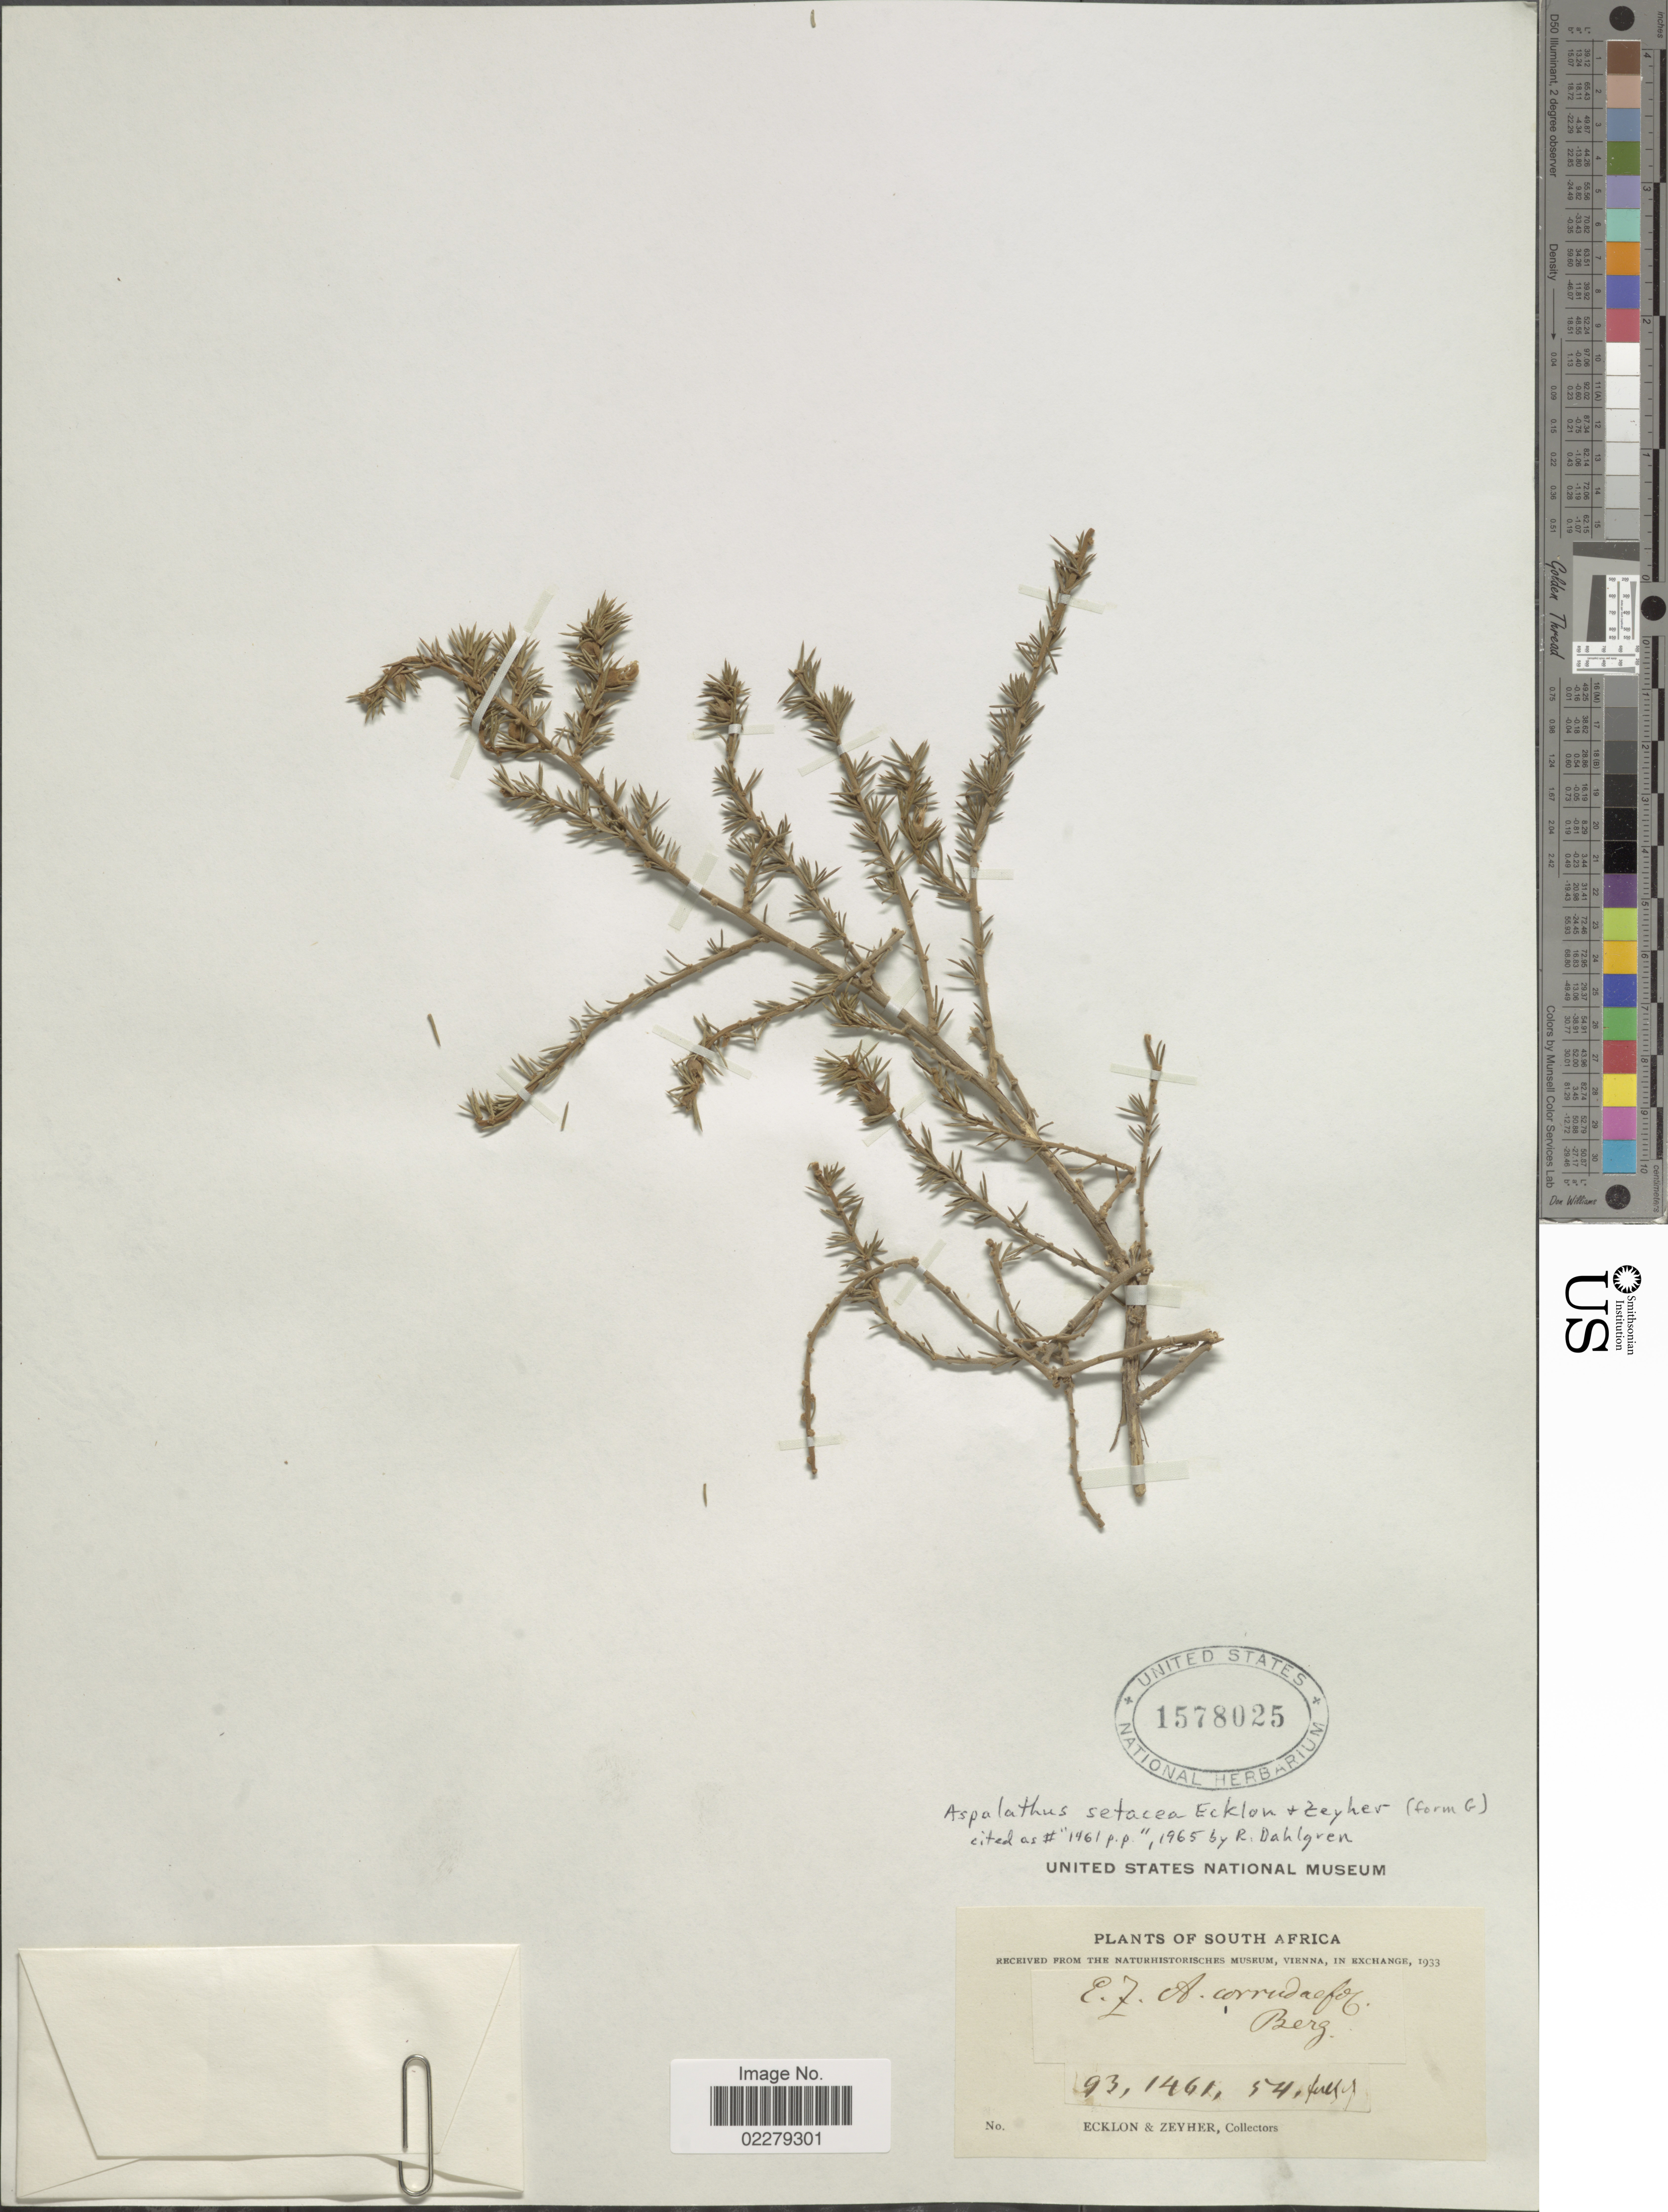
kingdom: Plantae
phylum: Tracheophyta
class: Magnoliopsida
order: Fabales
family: Fabaceae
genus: Aspalathus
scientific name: Aspalathus setacea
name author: Eckl. & Zeyh.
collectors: -. Ecklon & -. Zeyher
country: South Africa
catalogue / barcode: US 1578025